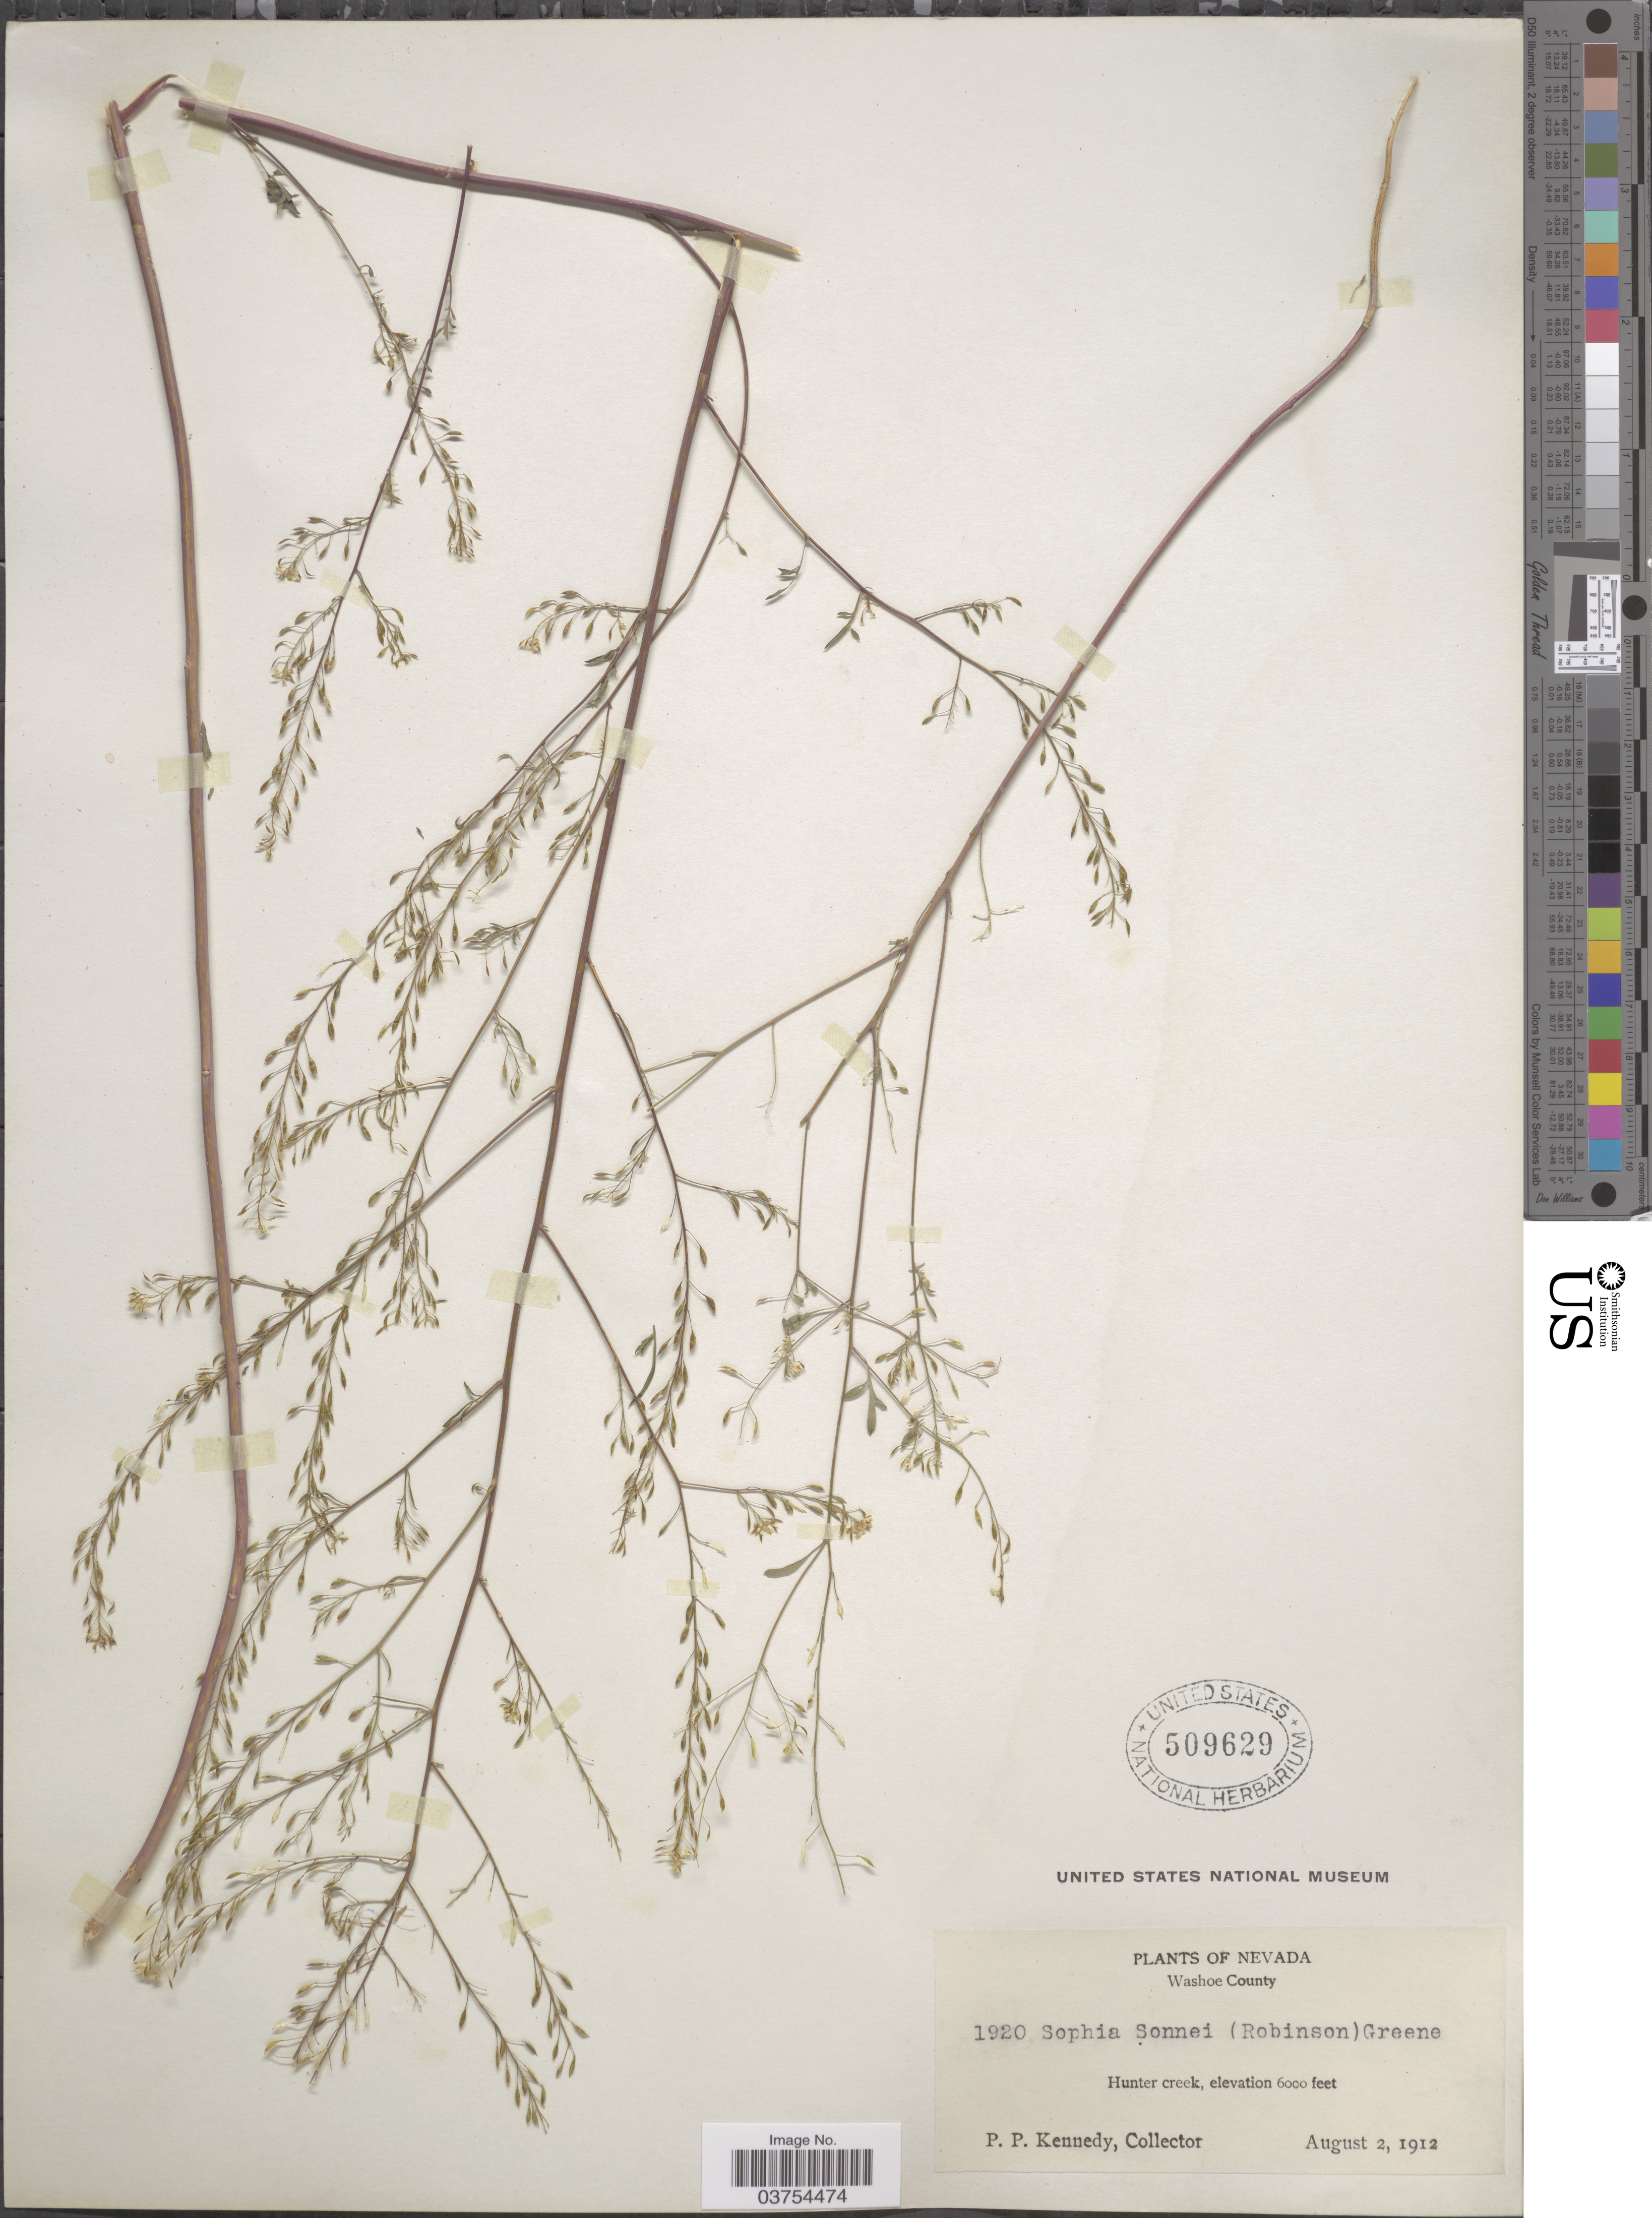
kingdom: Plantae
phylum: Tracheophyta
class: Magnoliopsida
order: Brassicales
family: Brassicaceae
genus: Descurainia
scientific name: Descurainia californica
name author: (A. Gray) O.E. Schulz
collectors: P. Kennedy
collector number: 1920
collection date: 1912-08-02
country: United States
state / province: Nevada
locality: Washoe County. Hunter creek.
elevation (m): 1829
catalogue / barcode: US 509629